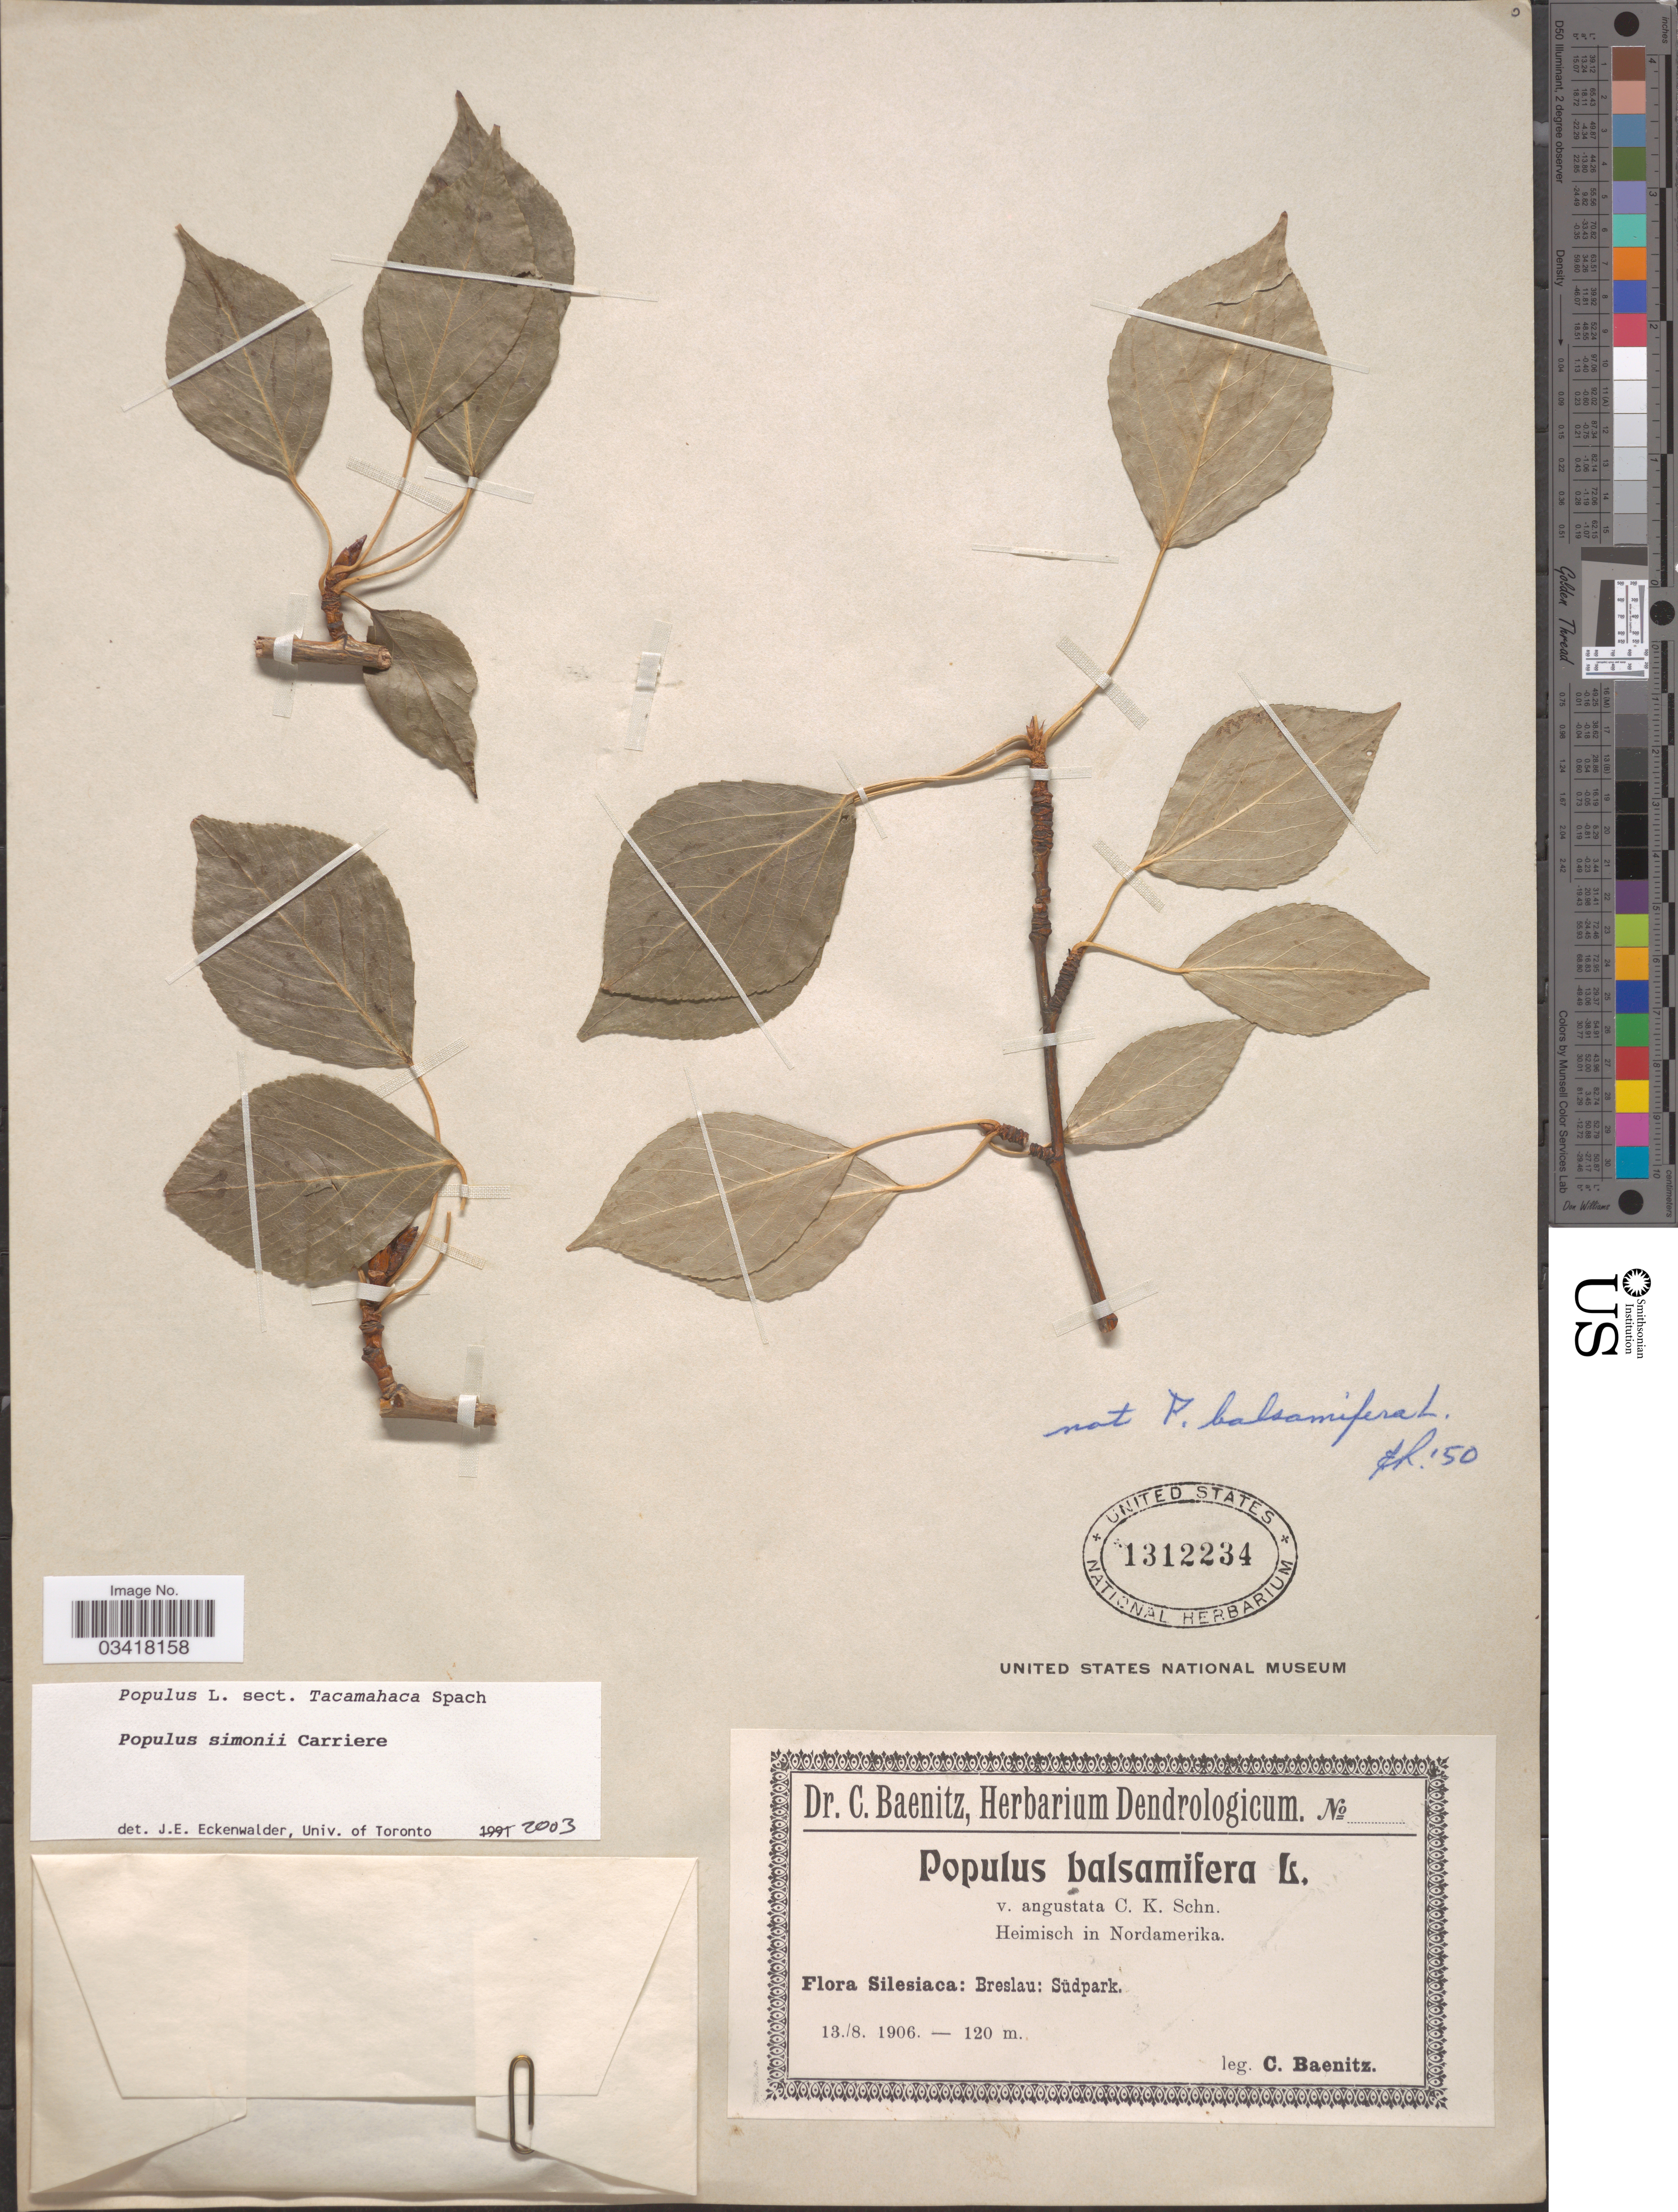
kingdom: Plantae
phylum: Tracheophyta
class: Magnoliopsida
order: Malpighiales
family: Salicaceae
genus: Populus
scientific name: Populus simonii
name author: Carrière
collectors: C. G. Baenitz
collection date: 1906-08-13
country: Poland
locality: Silesiaca: Breslau: Südpark.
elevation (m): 120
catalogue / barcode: US 1312234